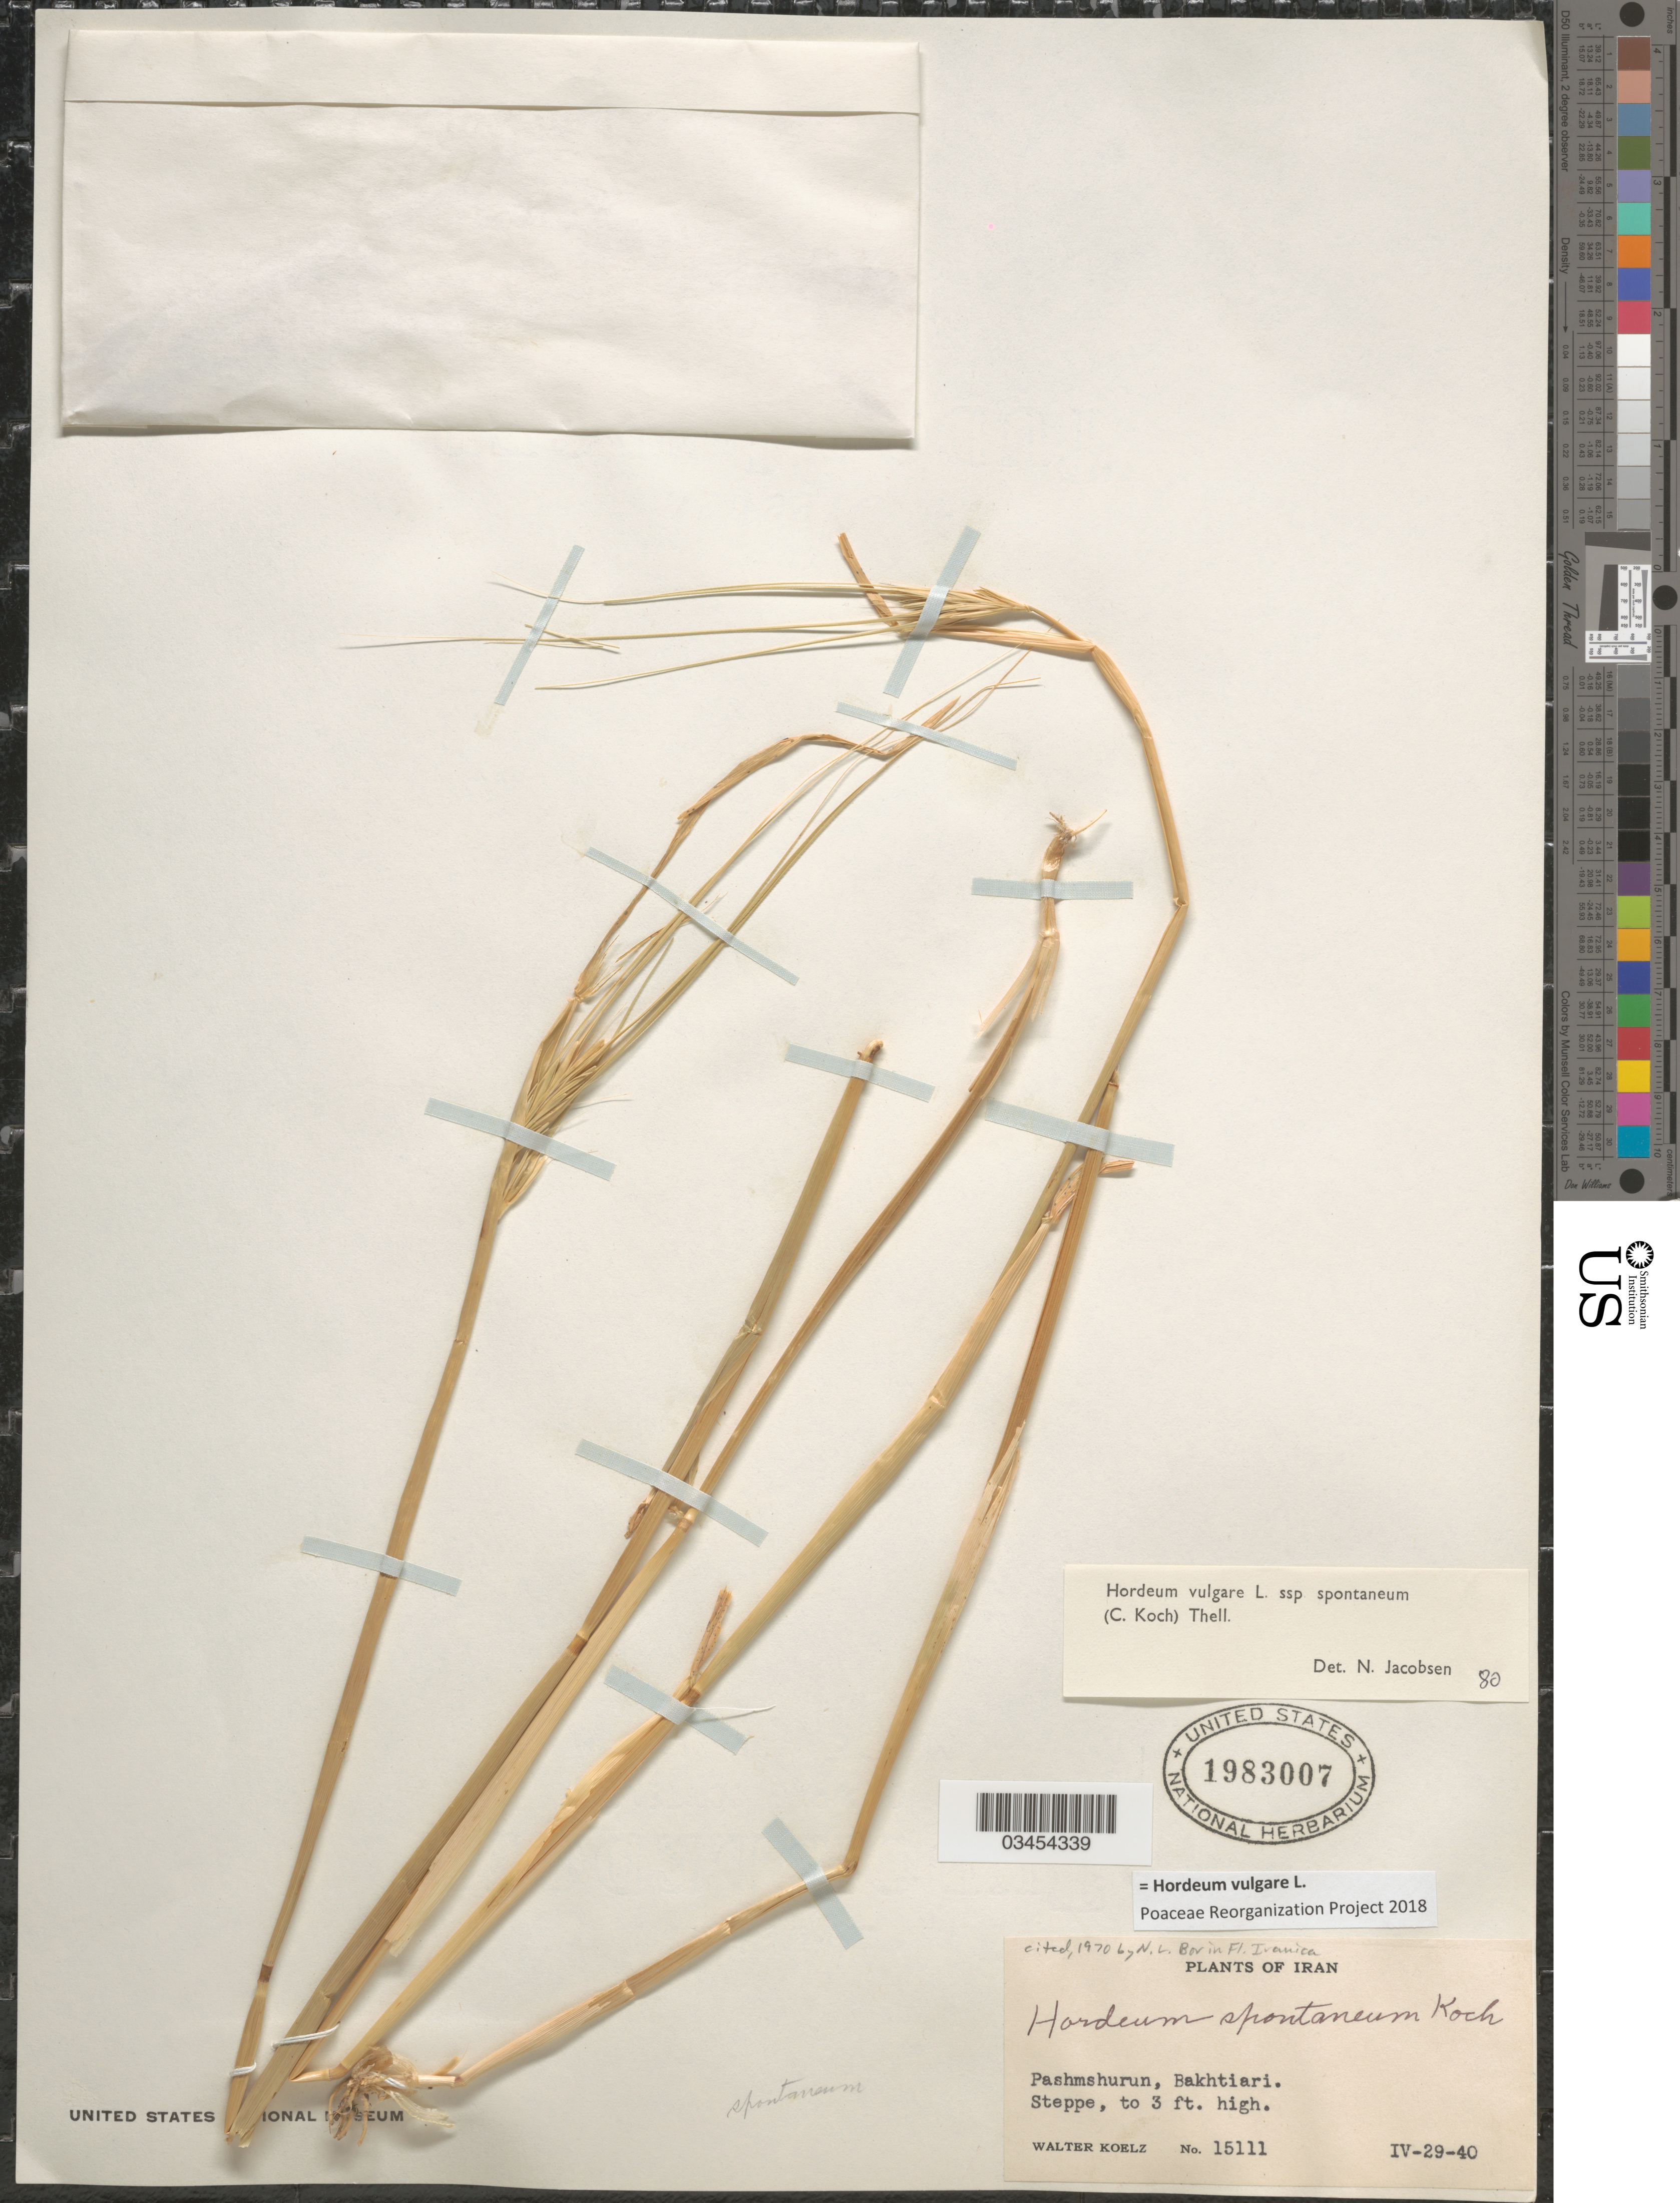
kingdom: Plantae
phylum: Tracheophyta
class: Liliopsida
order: Poales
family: Poaceae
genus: Hordeum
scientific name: Hordeum vulgare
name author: L.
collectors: W. N. Koelz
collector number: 15111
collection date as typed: Transcribed d/m/y: 29/4/40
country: Iran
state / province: Chahar Mahaal and Bakhtiari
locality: Pashmshurun, Bakhtiari.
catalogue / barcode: US 1983007